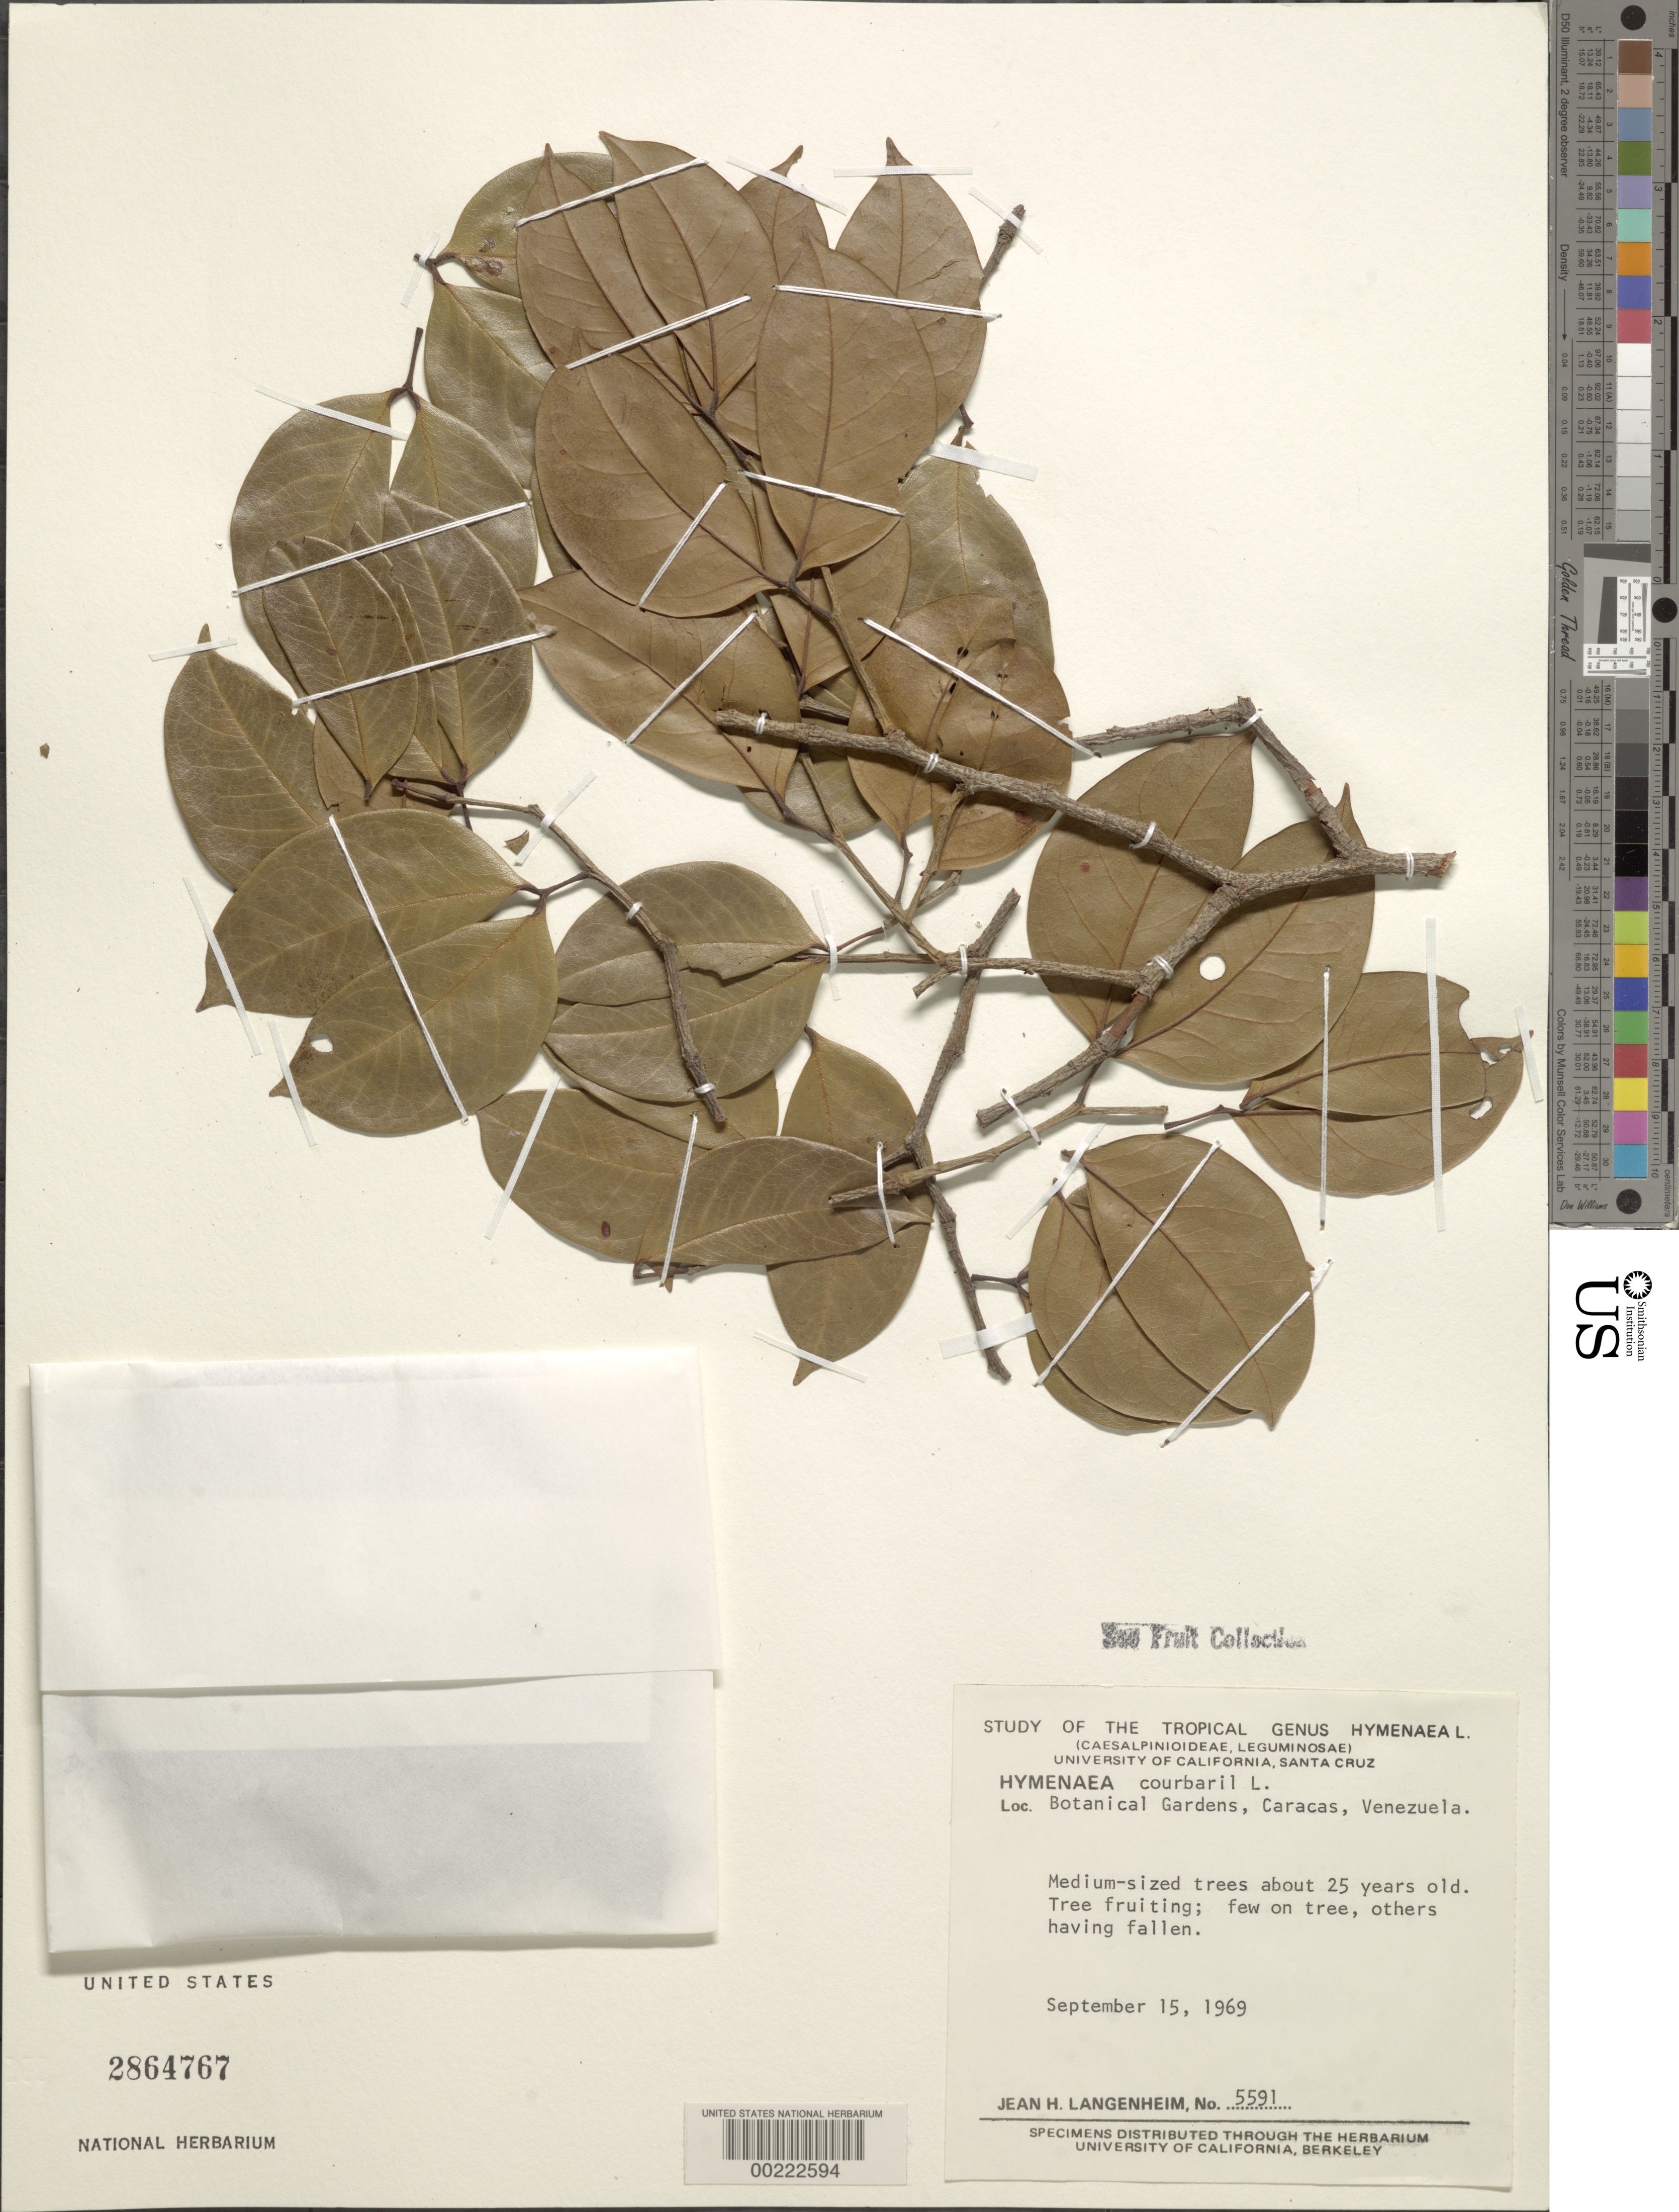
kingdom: Plantae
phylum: Tracheophyta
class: Magnoliopsida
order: Fabales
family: Fabaceae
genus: Hymenaea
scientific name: Hymenaea courbaril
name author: L.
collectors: J. H. Langenheim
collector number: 5591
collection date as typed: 15 Sep 1969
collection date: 1969-09-15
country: Venezuela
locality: Botanical gardens, caracas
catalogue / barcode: US 2864767